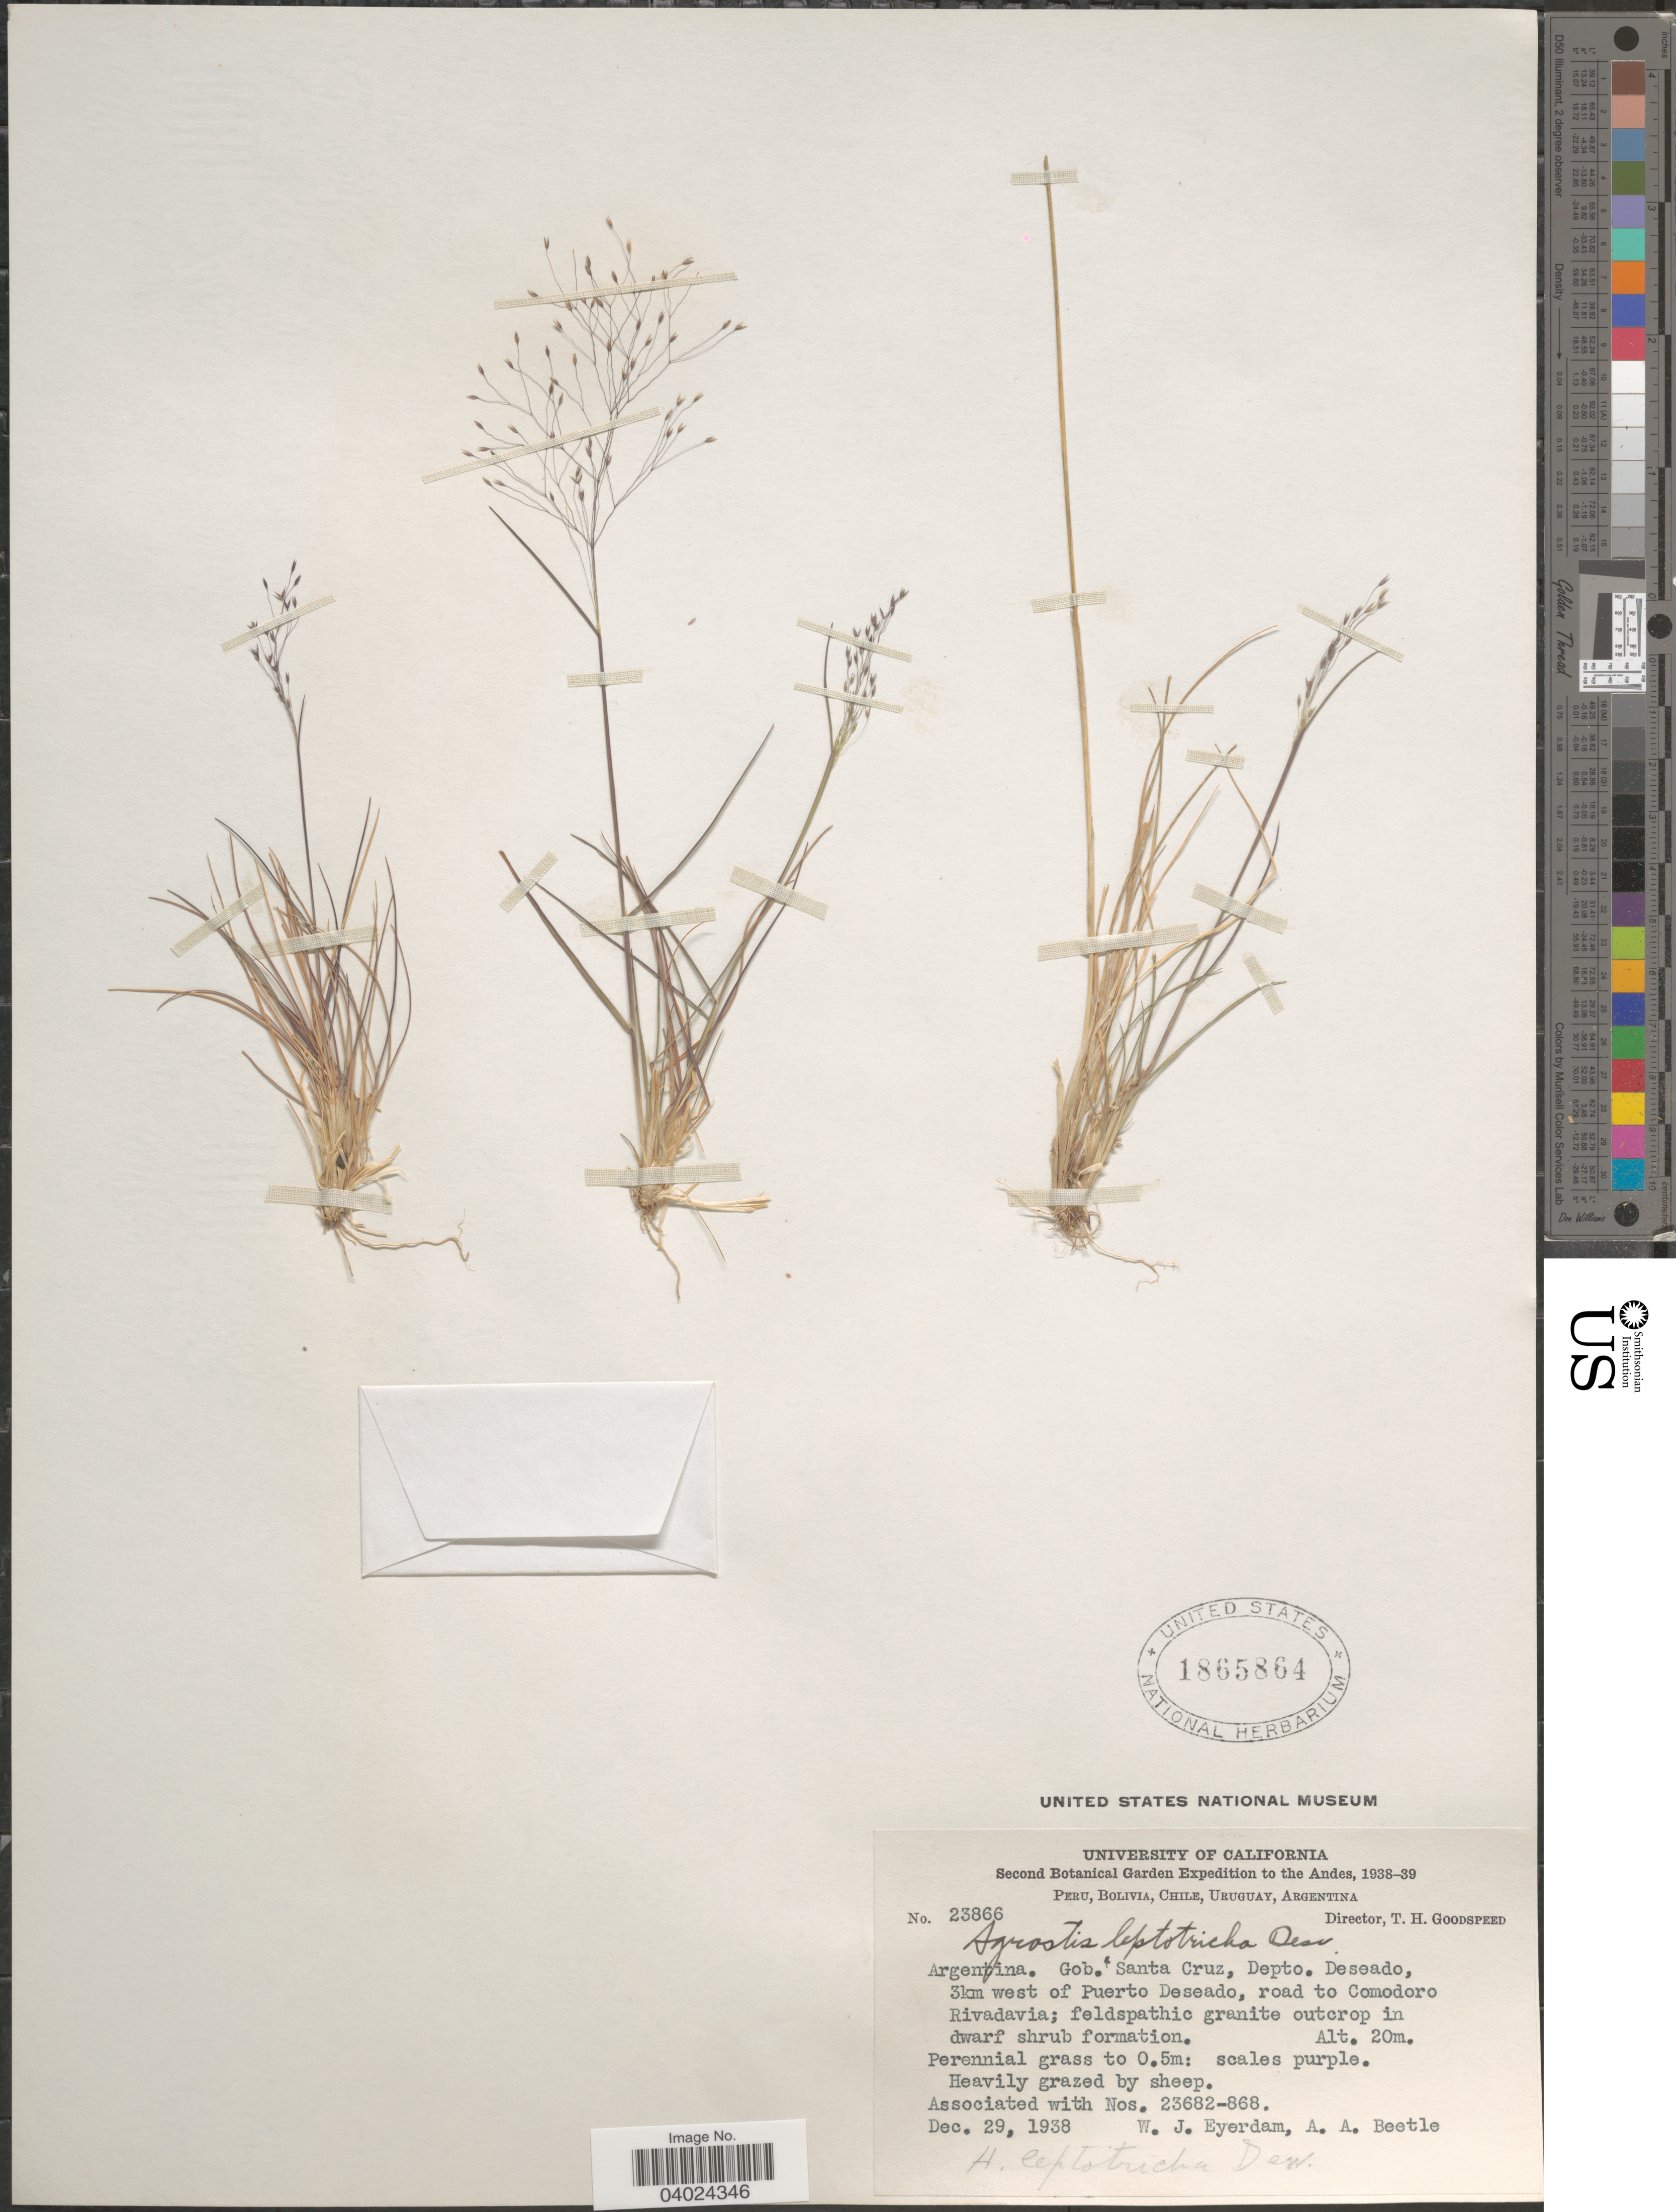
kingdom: Plantae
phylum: Tracheophyta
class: Liliopsida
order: Poales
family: Poaceae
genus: Agrostis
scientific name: Agrostis leptotricha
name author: É. Desv.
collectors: W. J. Eyerdam & A. A. Beetle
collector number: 23866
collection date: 1938-12-29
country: Argentina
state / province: Santa Cruz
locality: The Andes. Gob. Santa Cruz, Depto. Deseado, 3km west of Puerto Deseado, road to Comodoro Rivadavia.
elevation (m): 20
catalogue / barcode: US 1865864